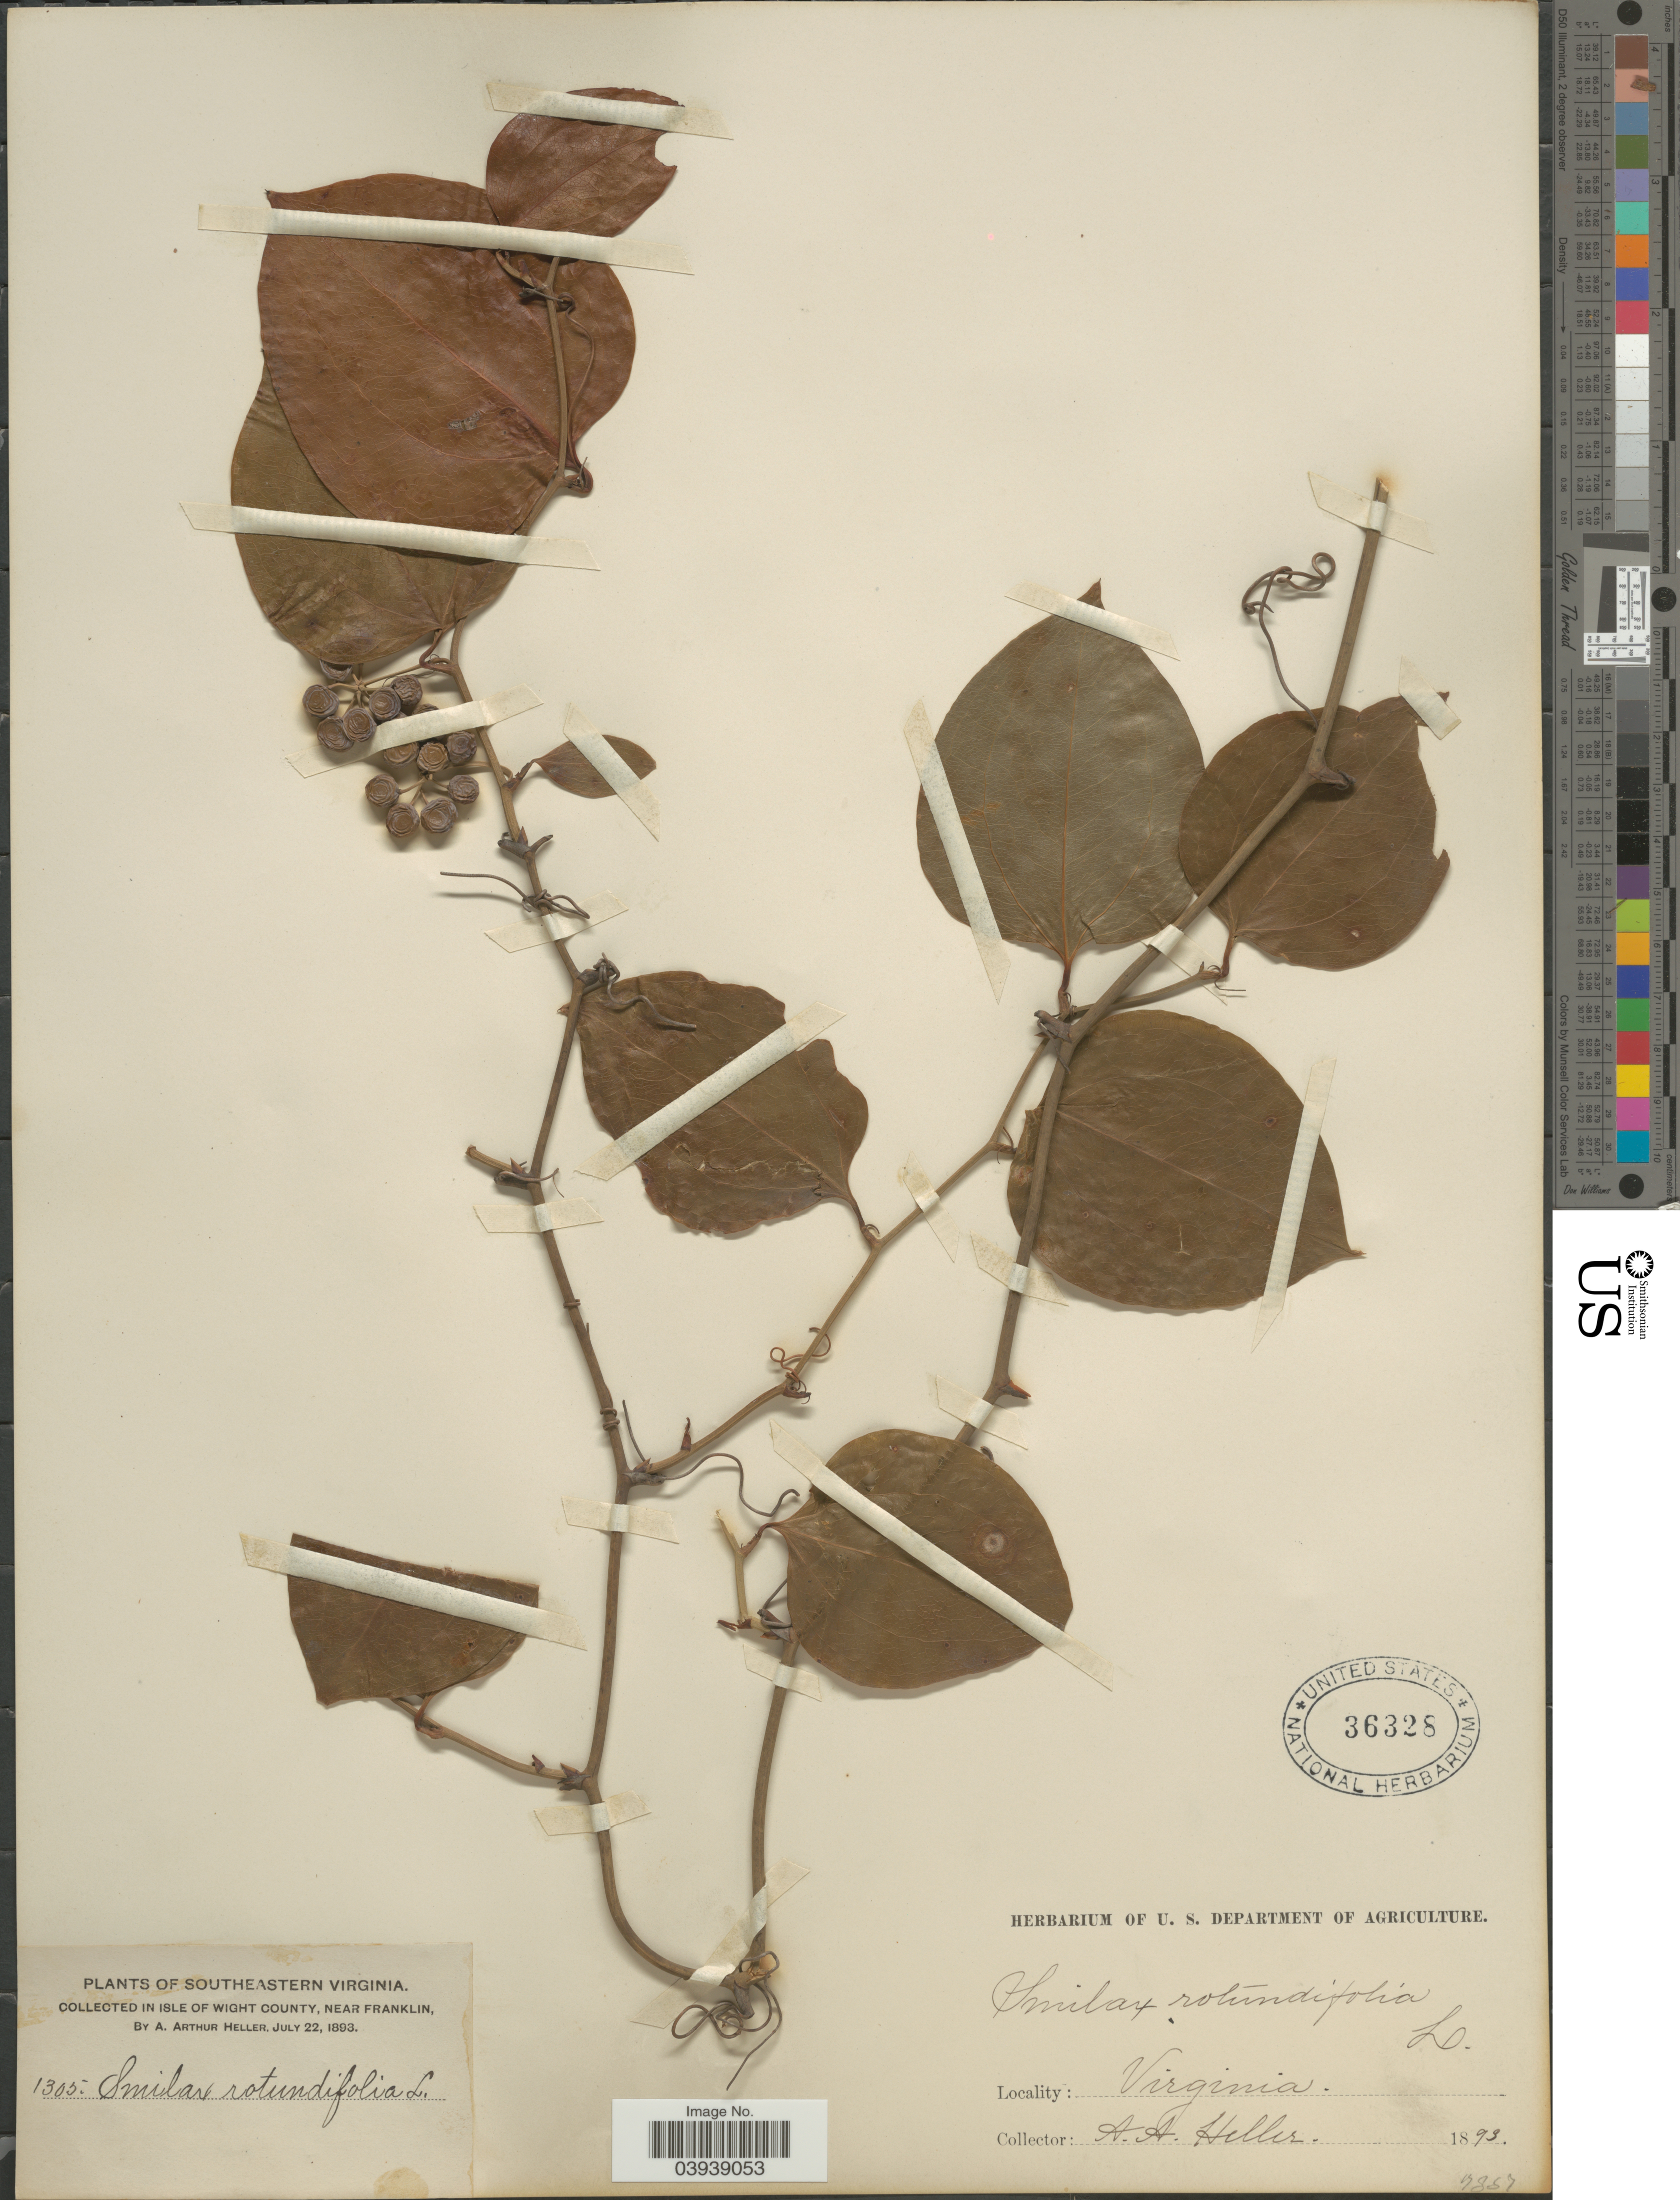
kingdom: Plantae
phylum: Tracheophyta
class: Liliopsida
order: Liliales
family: Smilacaceae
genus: Smilax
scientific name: Smilax rotundifolia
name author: L.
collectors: A. A. Heller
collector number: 1305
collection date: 1893-07-22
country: United States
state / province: Virginia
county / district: Isle of Wight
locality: Southeastern Virginia. In isle of Wight County, near Franklin.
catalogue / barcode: US 36328